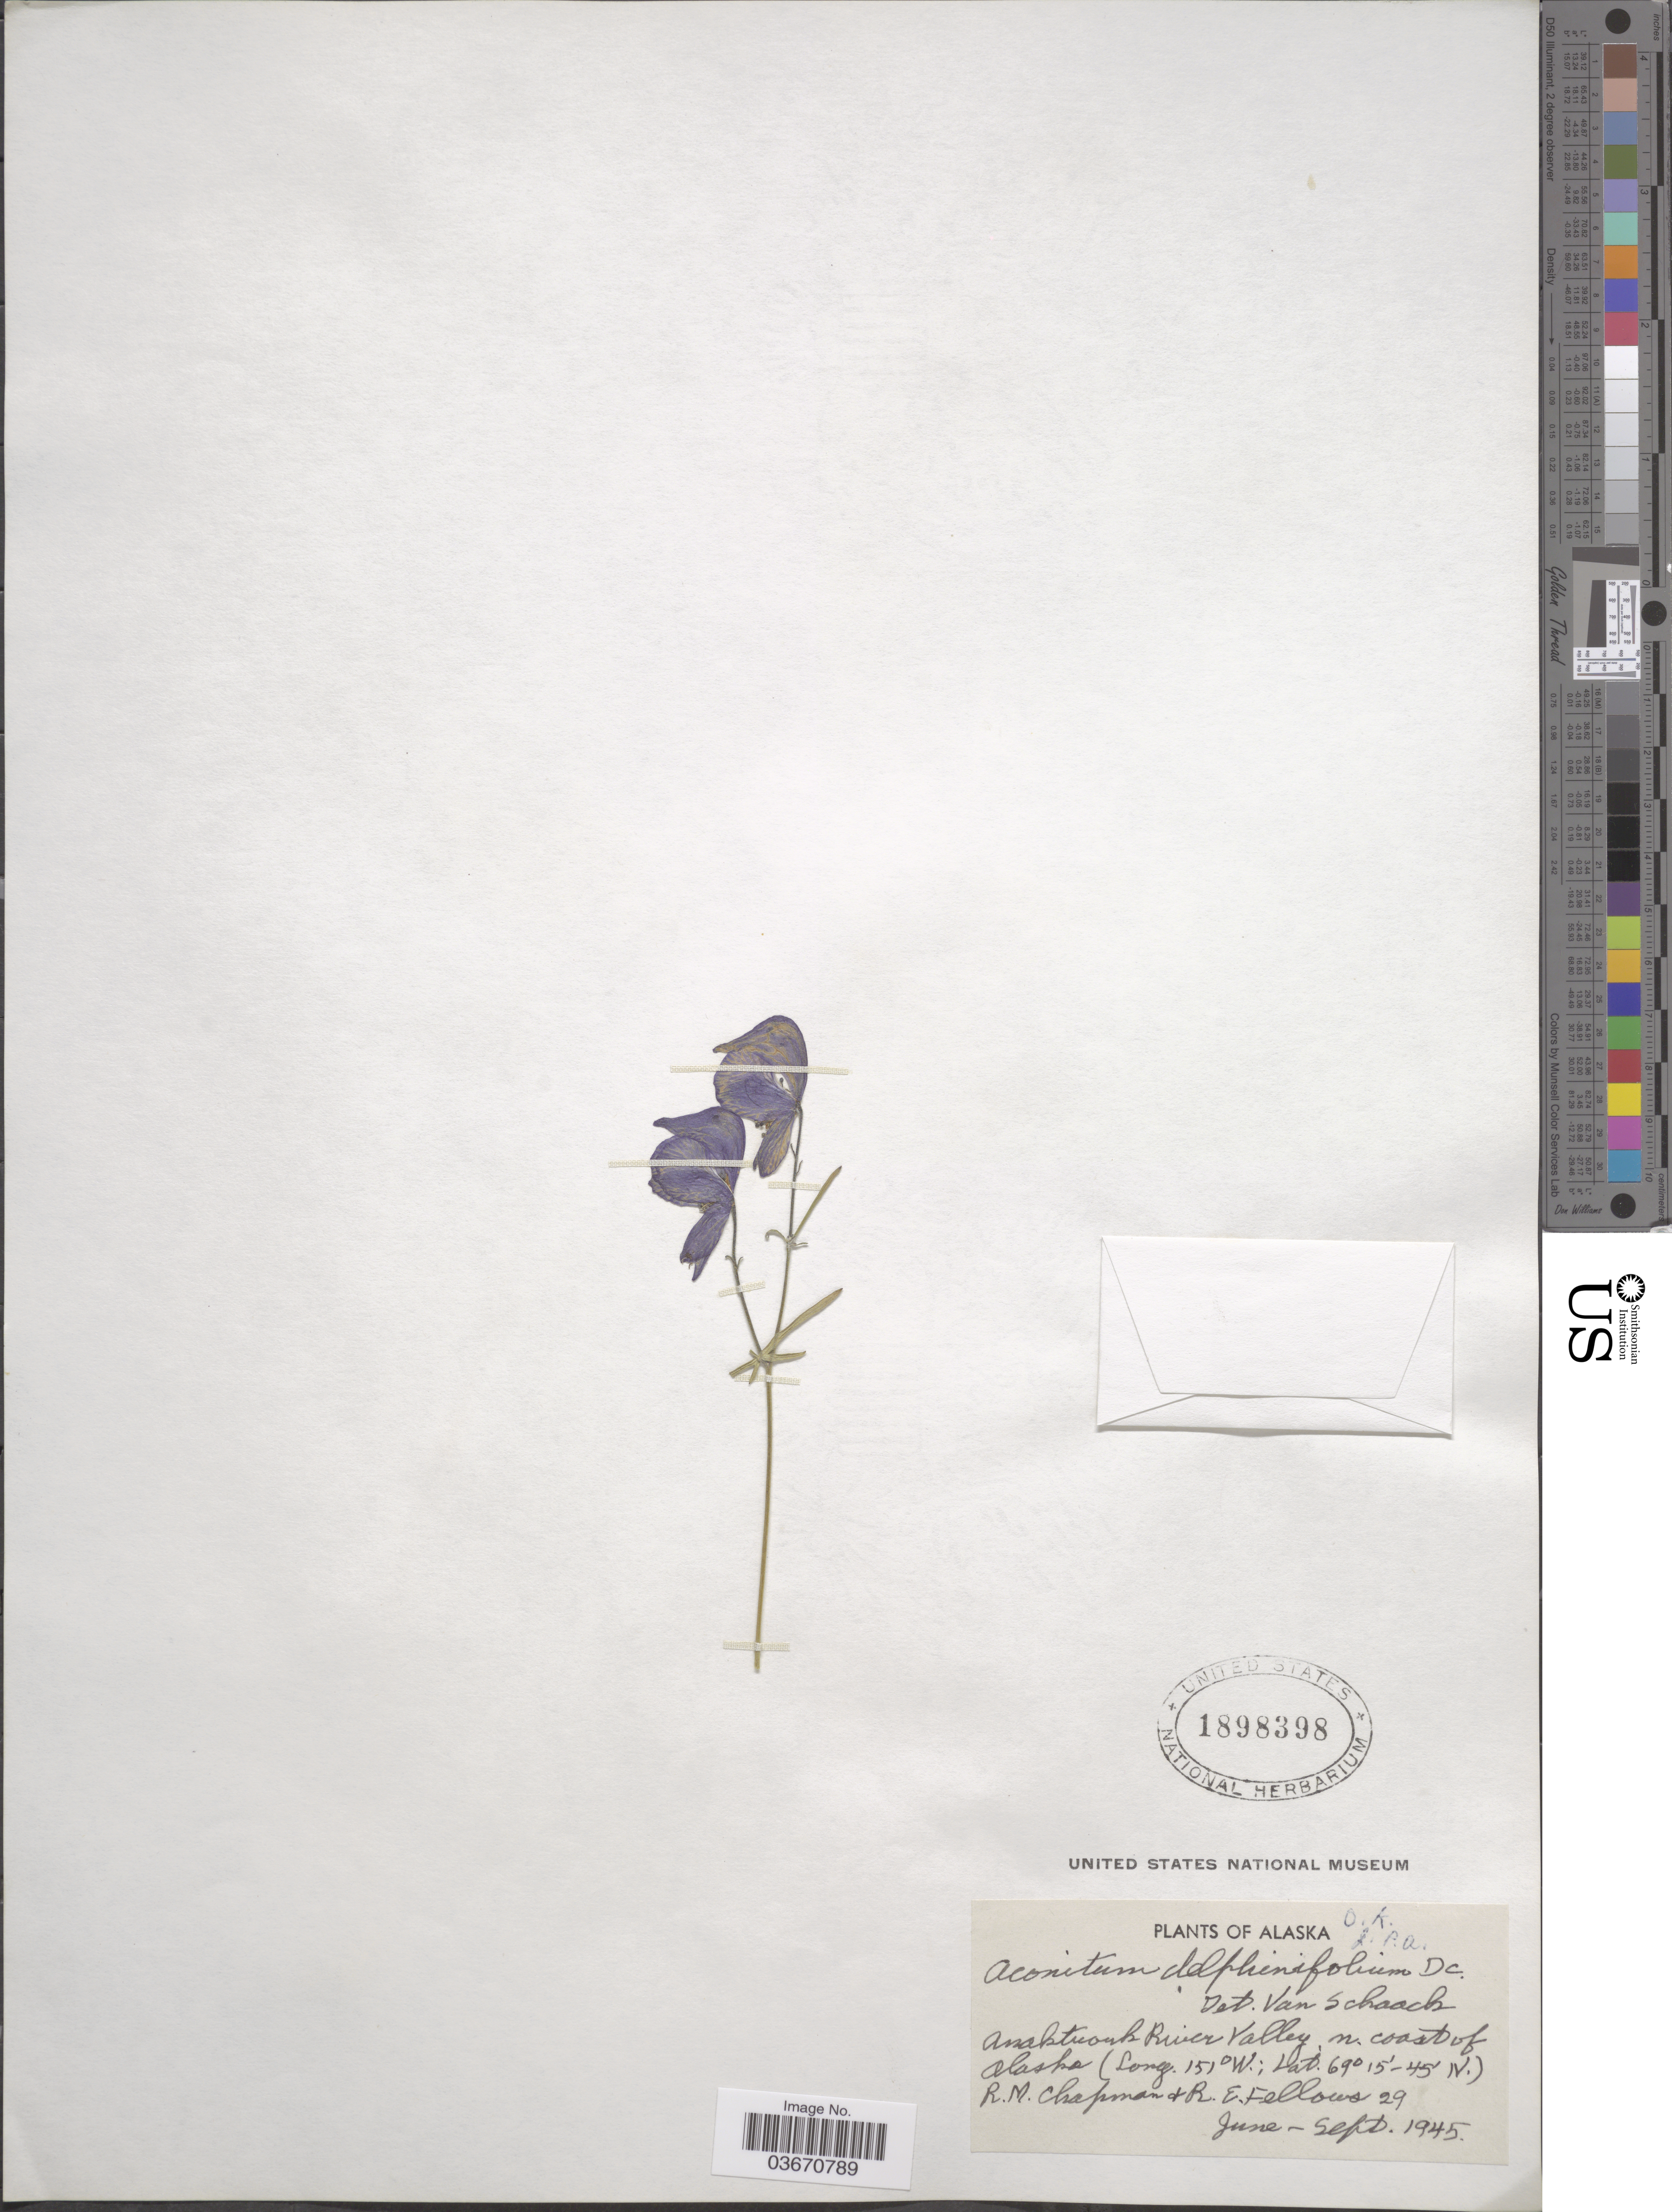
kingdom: Plantae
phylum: Tracheophyta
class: Magnoliopsida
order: Ranunculales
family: Ranunculaceae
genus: Aconitum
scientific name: Aconitum delphinifolium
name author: DC.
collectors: R. M. Chapman & R. Fellows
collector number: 29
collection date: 1945-06/1945-09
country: United States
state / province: Alaska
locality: Anaktuouk River Valley, n. coast of Alaska.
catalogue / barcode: US 1898398